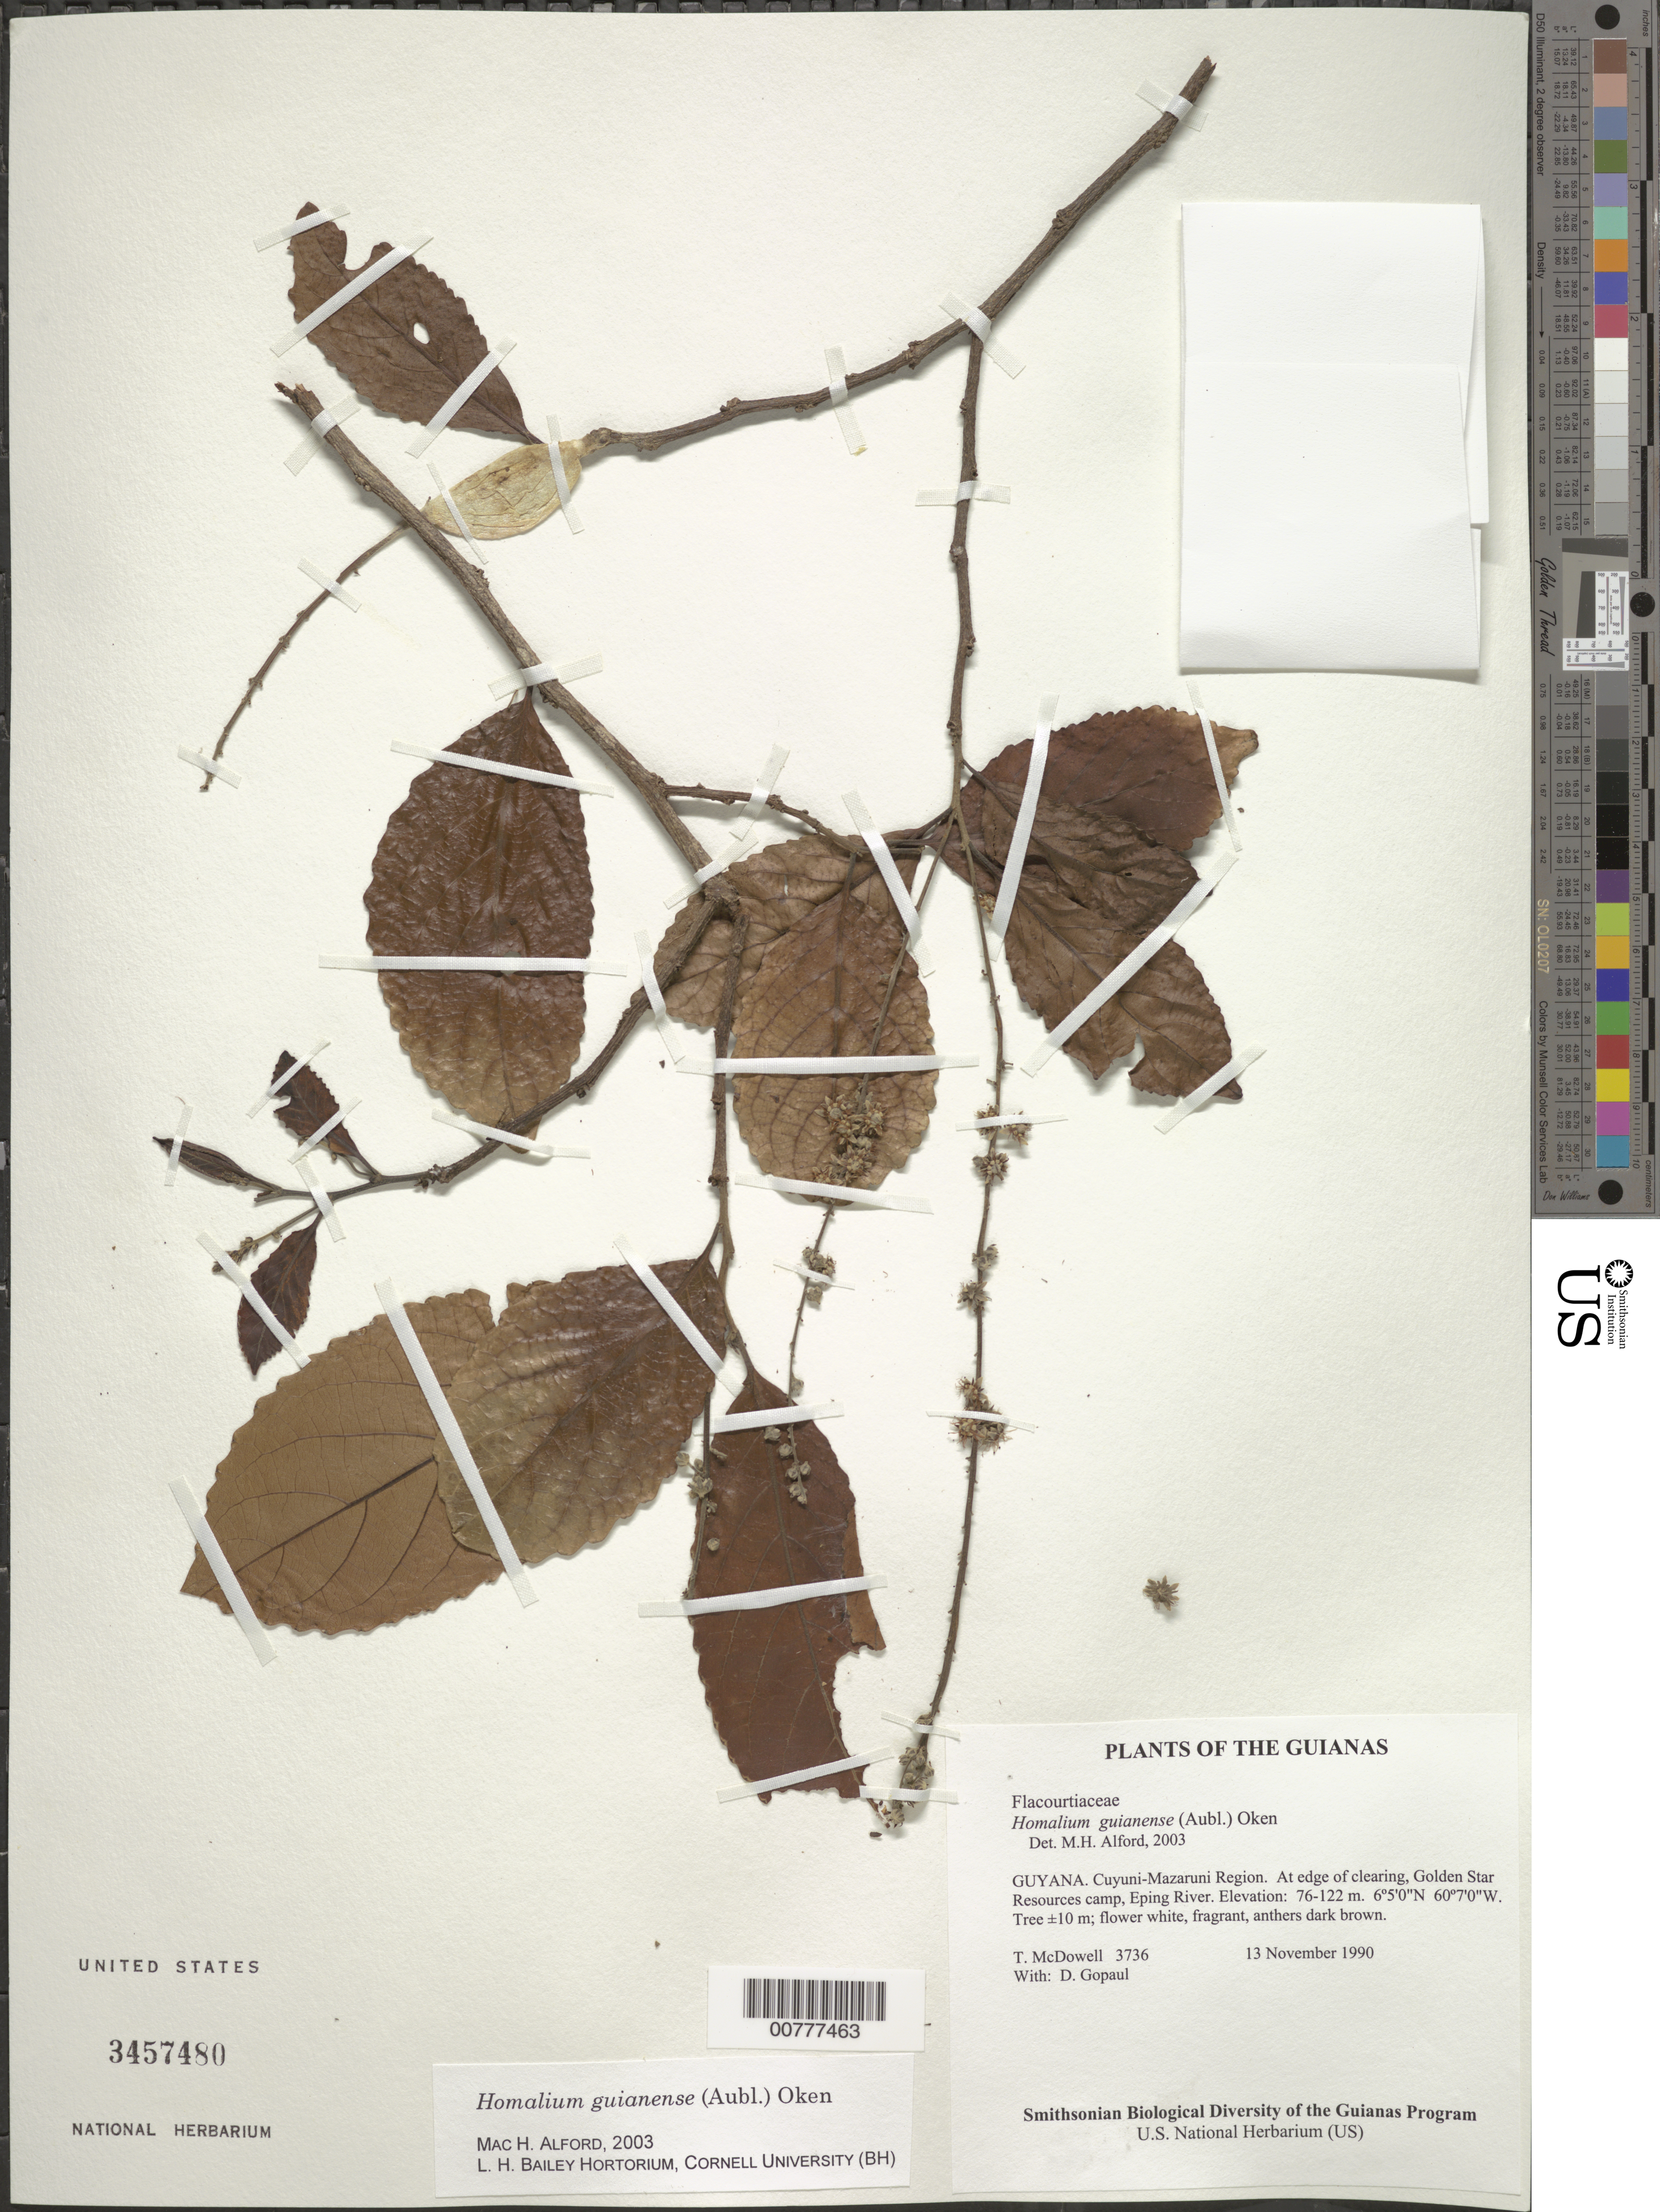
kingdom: Plantae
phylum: Tracheophyta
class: Magnoliopsida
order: Malpighiales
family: Salicaceae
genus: Homalium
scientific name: Homalium guianense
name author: (Aubl.) Oken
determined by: Alford, Mac Haverson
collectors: T. McDowell & D. Gopaul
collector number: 3736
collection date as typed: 13 November 1990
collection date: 1990-11-13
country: Guyana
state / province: Cuyuni-Mazaruni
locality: At edge of clearing, Golden Star Resources camp, Eping River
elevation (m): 76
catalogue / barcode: US 3457480